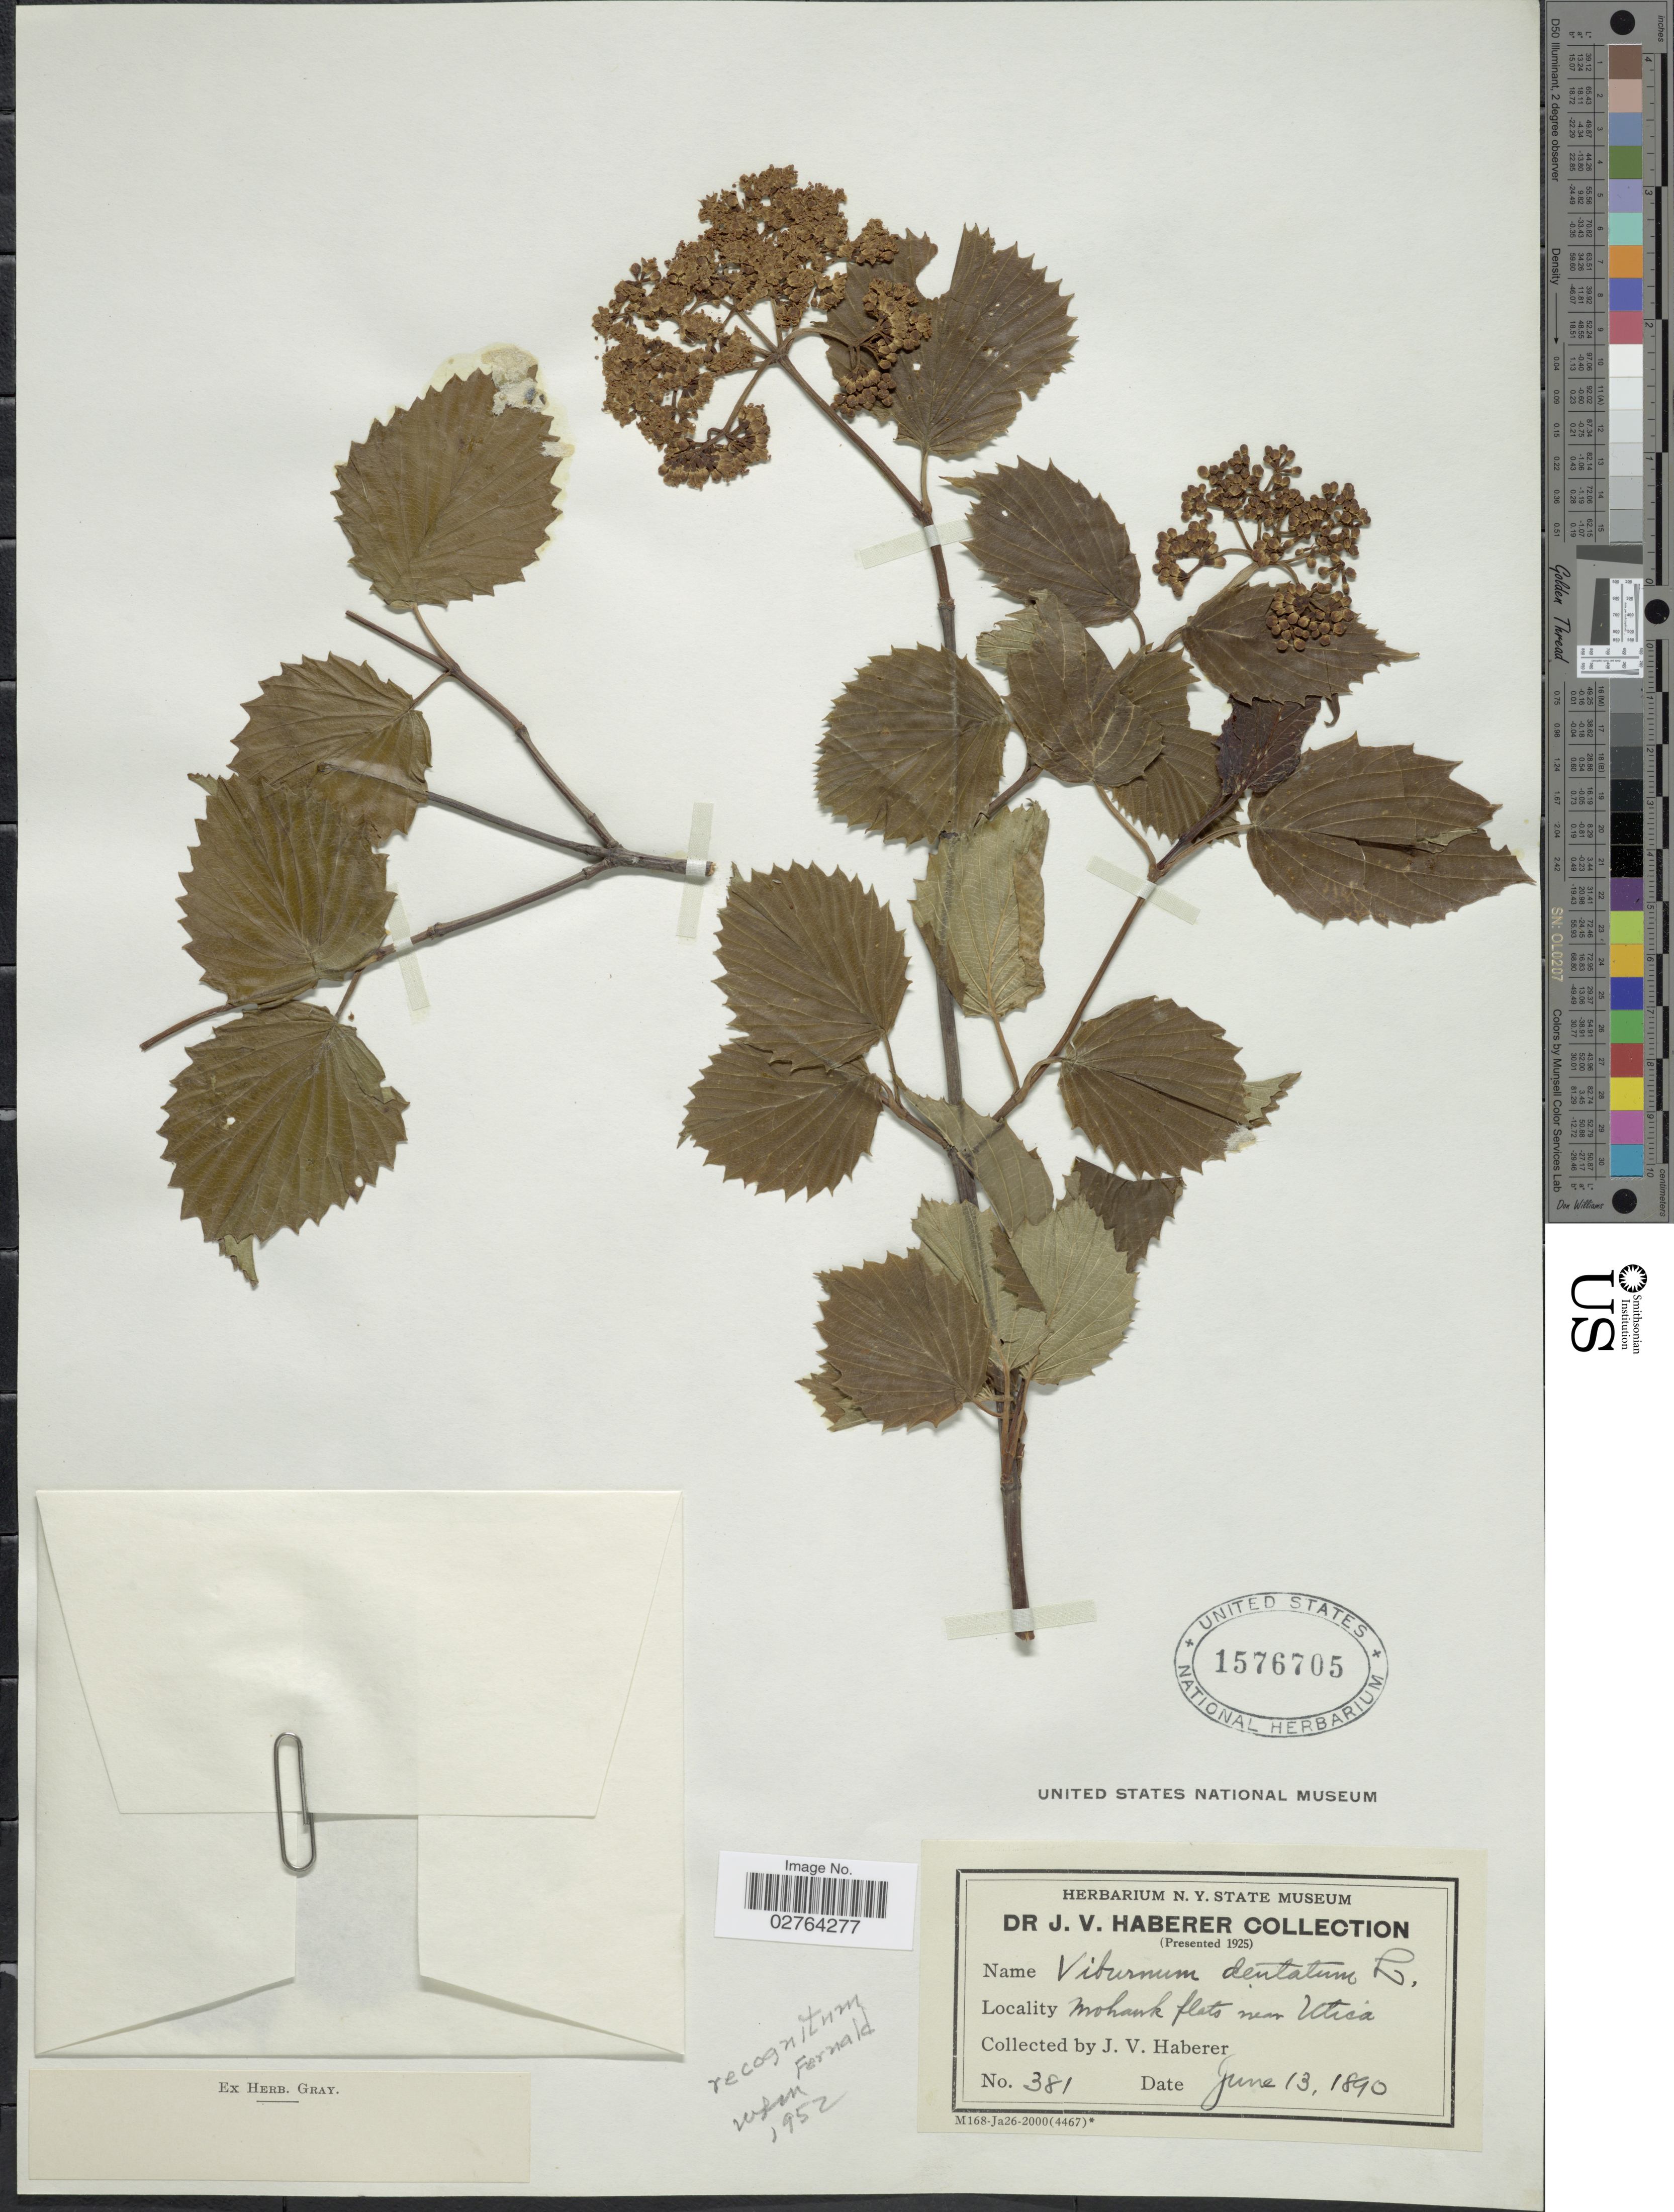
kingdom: Plantae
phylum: Tracheophyta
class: Magnoliopsida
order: Dipsacales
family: Viburnaceae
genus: Viburnum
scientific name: Viburnum recognitum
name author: Fernald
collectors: J. V. Haberer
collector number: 381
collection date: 1890-06-13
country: United States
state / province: New York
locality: Mohawk flats near Utica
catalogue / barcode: US 1576705